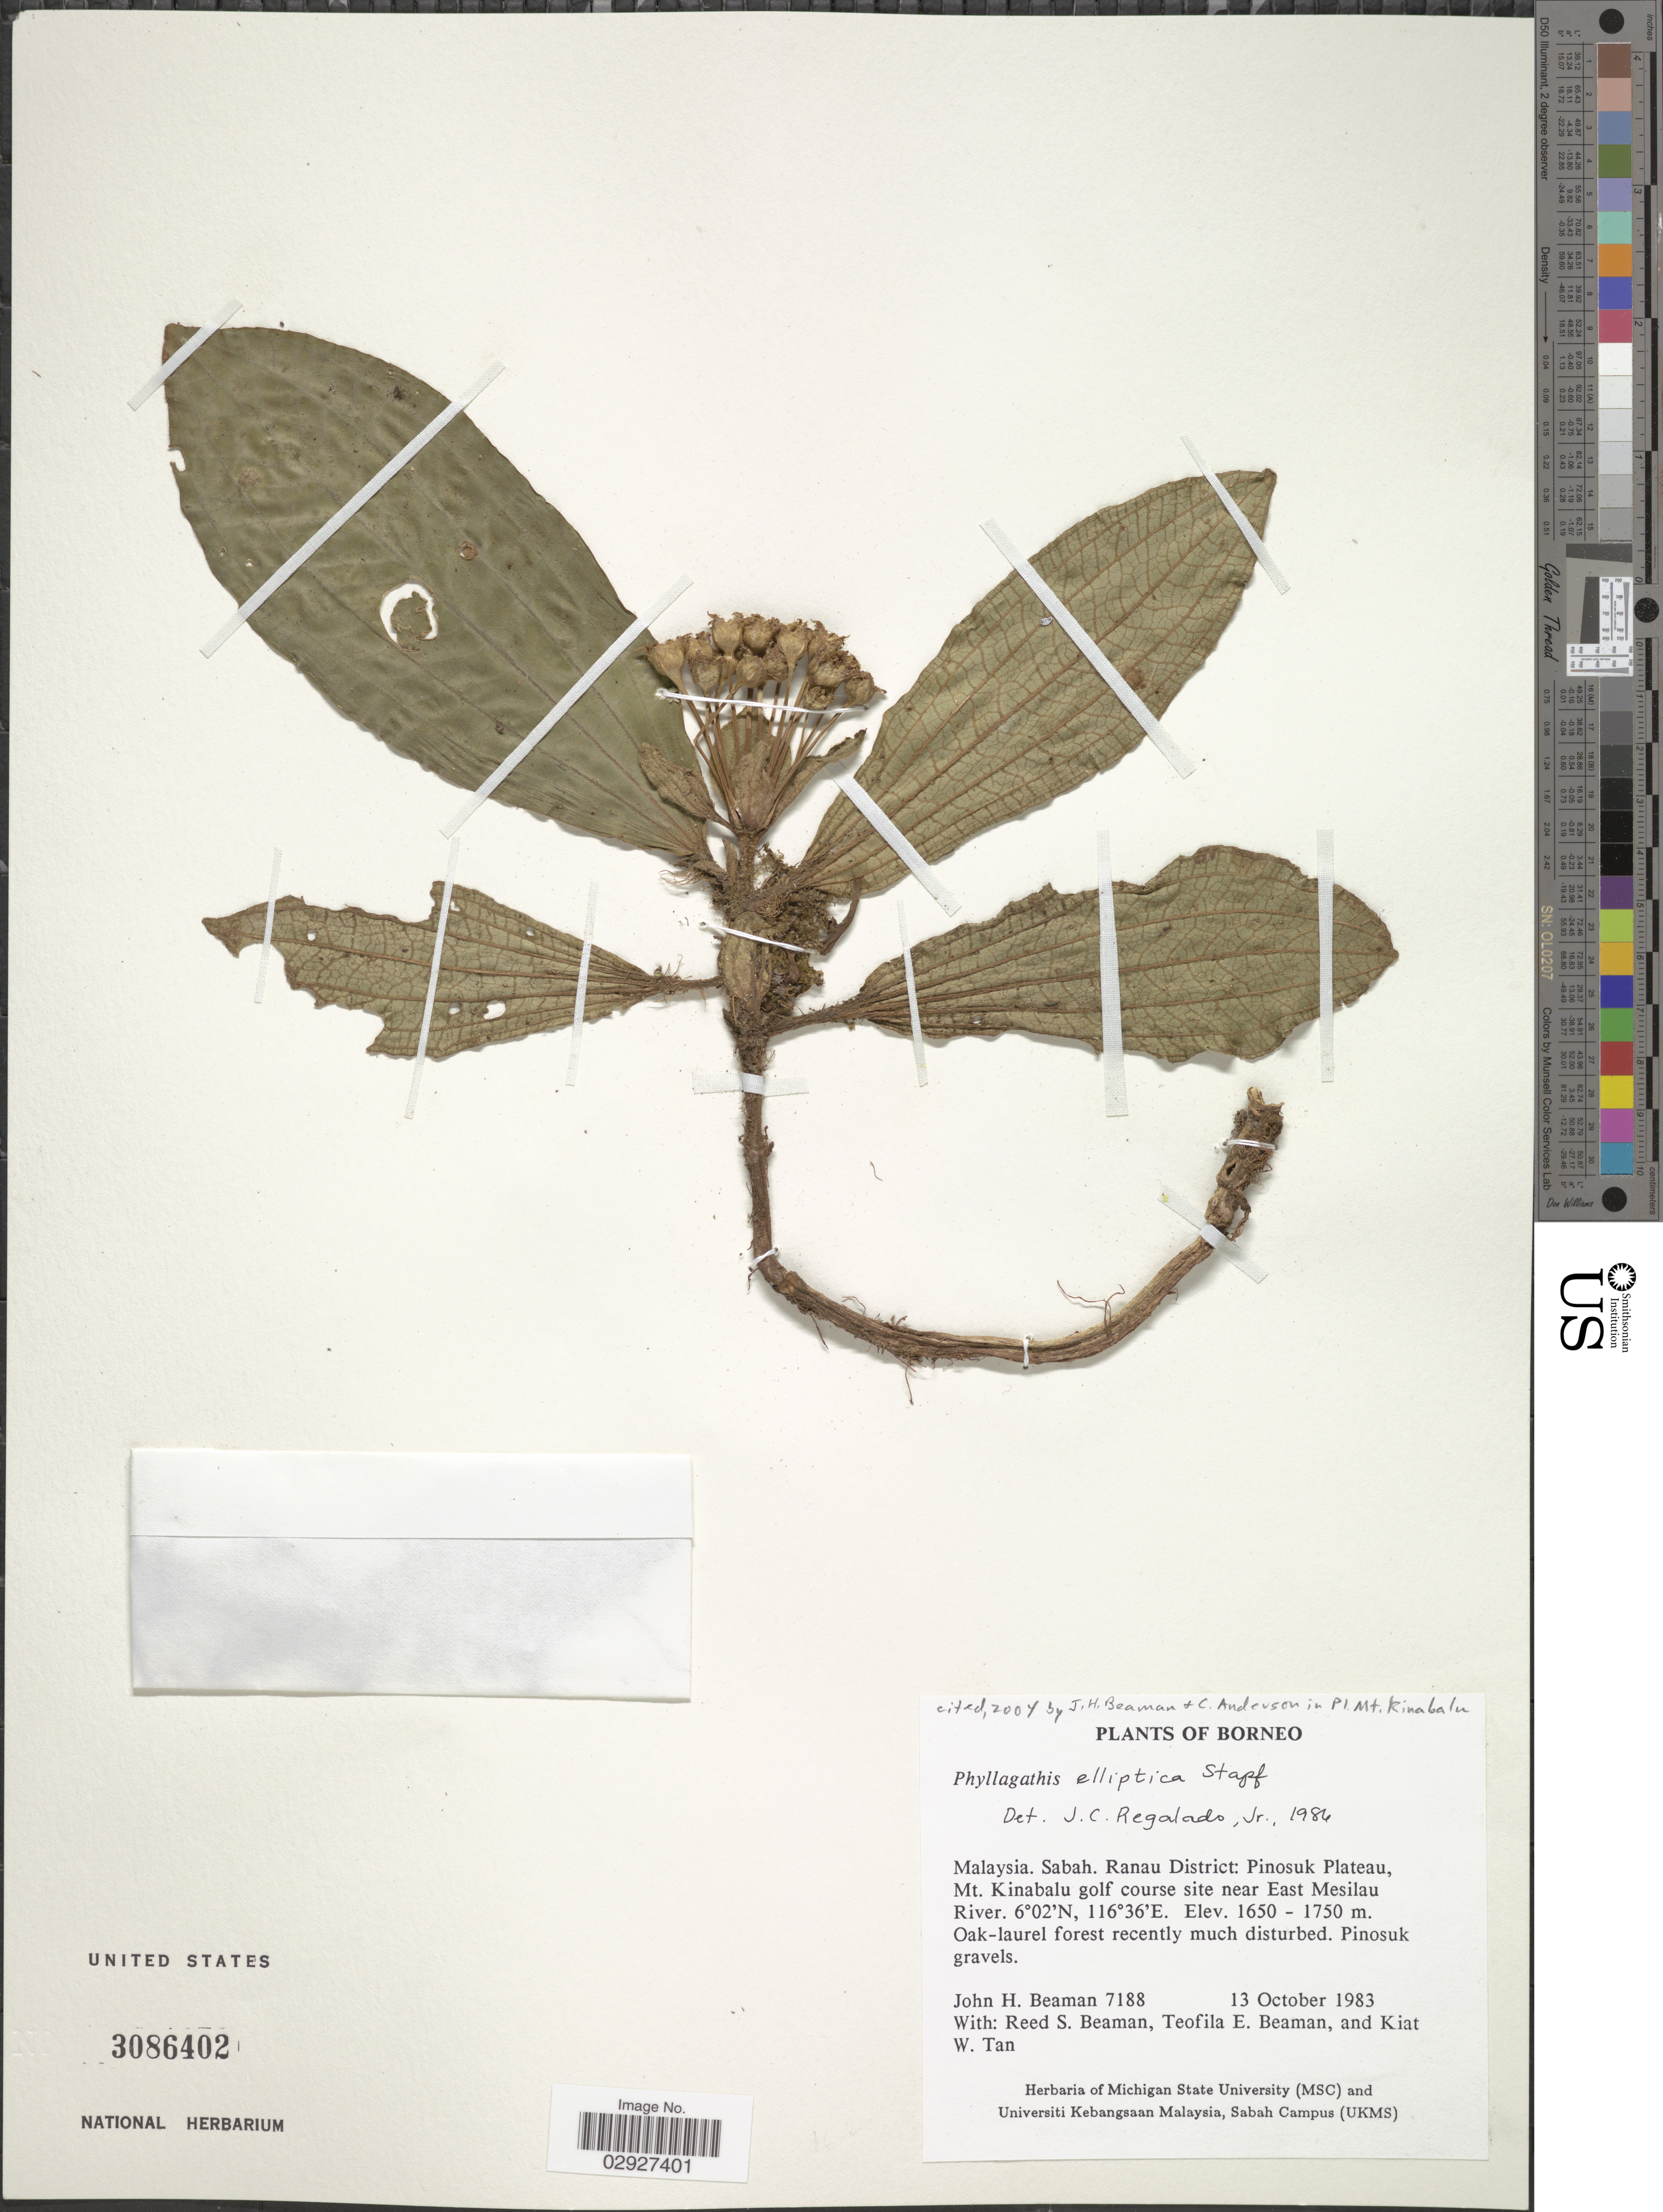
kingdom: Plantae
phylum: Tracheophyta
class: Magnoliopsida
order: Myrtales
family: Melastomataceae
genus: Phyllagathis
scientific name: Phyllagathis elliptica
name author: Stapf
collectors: J. H. Beaman, R. S. Beaman, T. E. Beaman & K. Tan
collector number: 7188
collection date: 1983-10-13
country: Malaysia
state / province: Sabah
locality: Ranau District: Pinosuk Plateau, Mt. Kinabalu golf course site near East Mesilau River.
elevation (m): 1650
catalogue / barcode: US 3086402